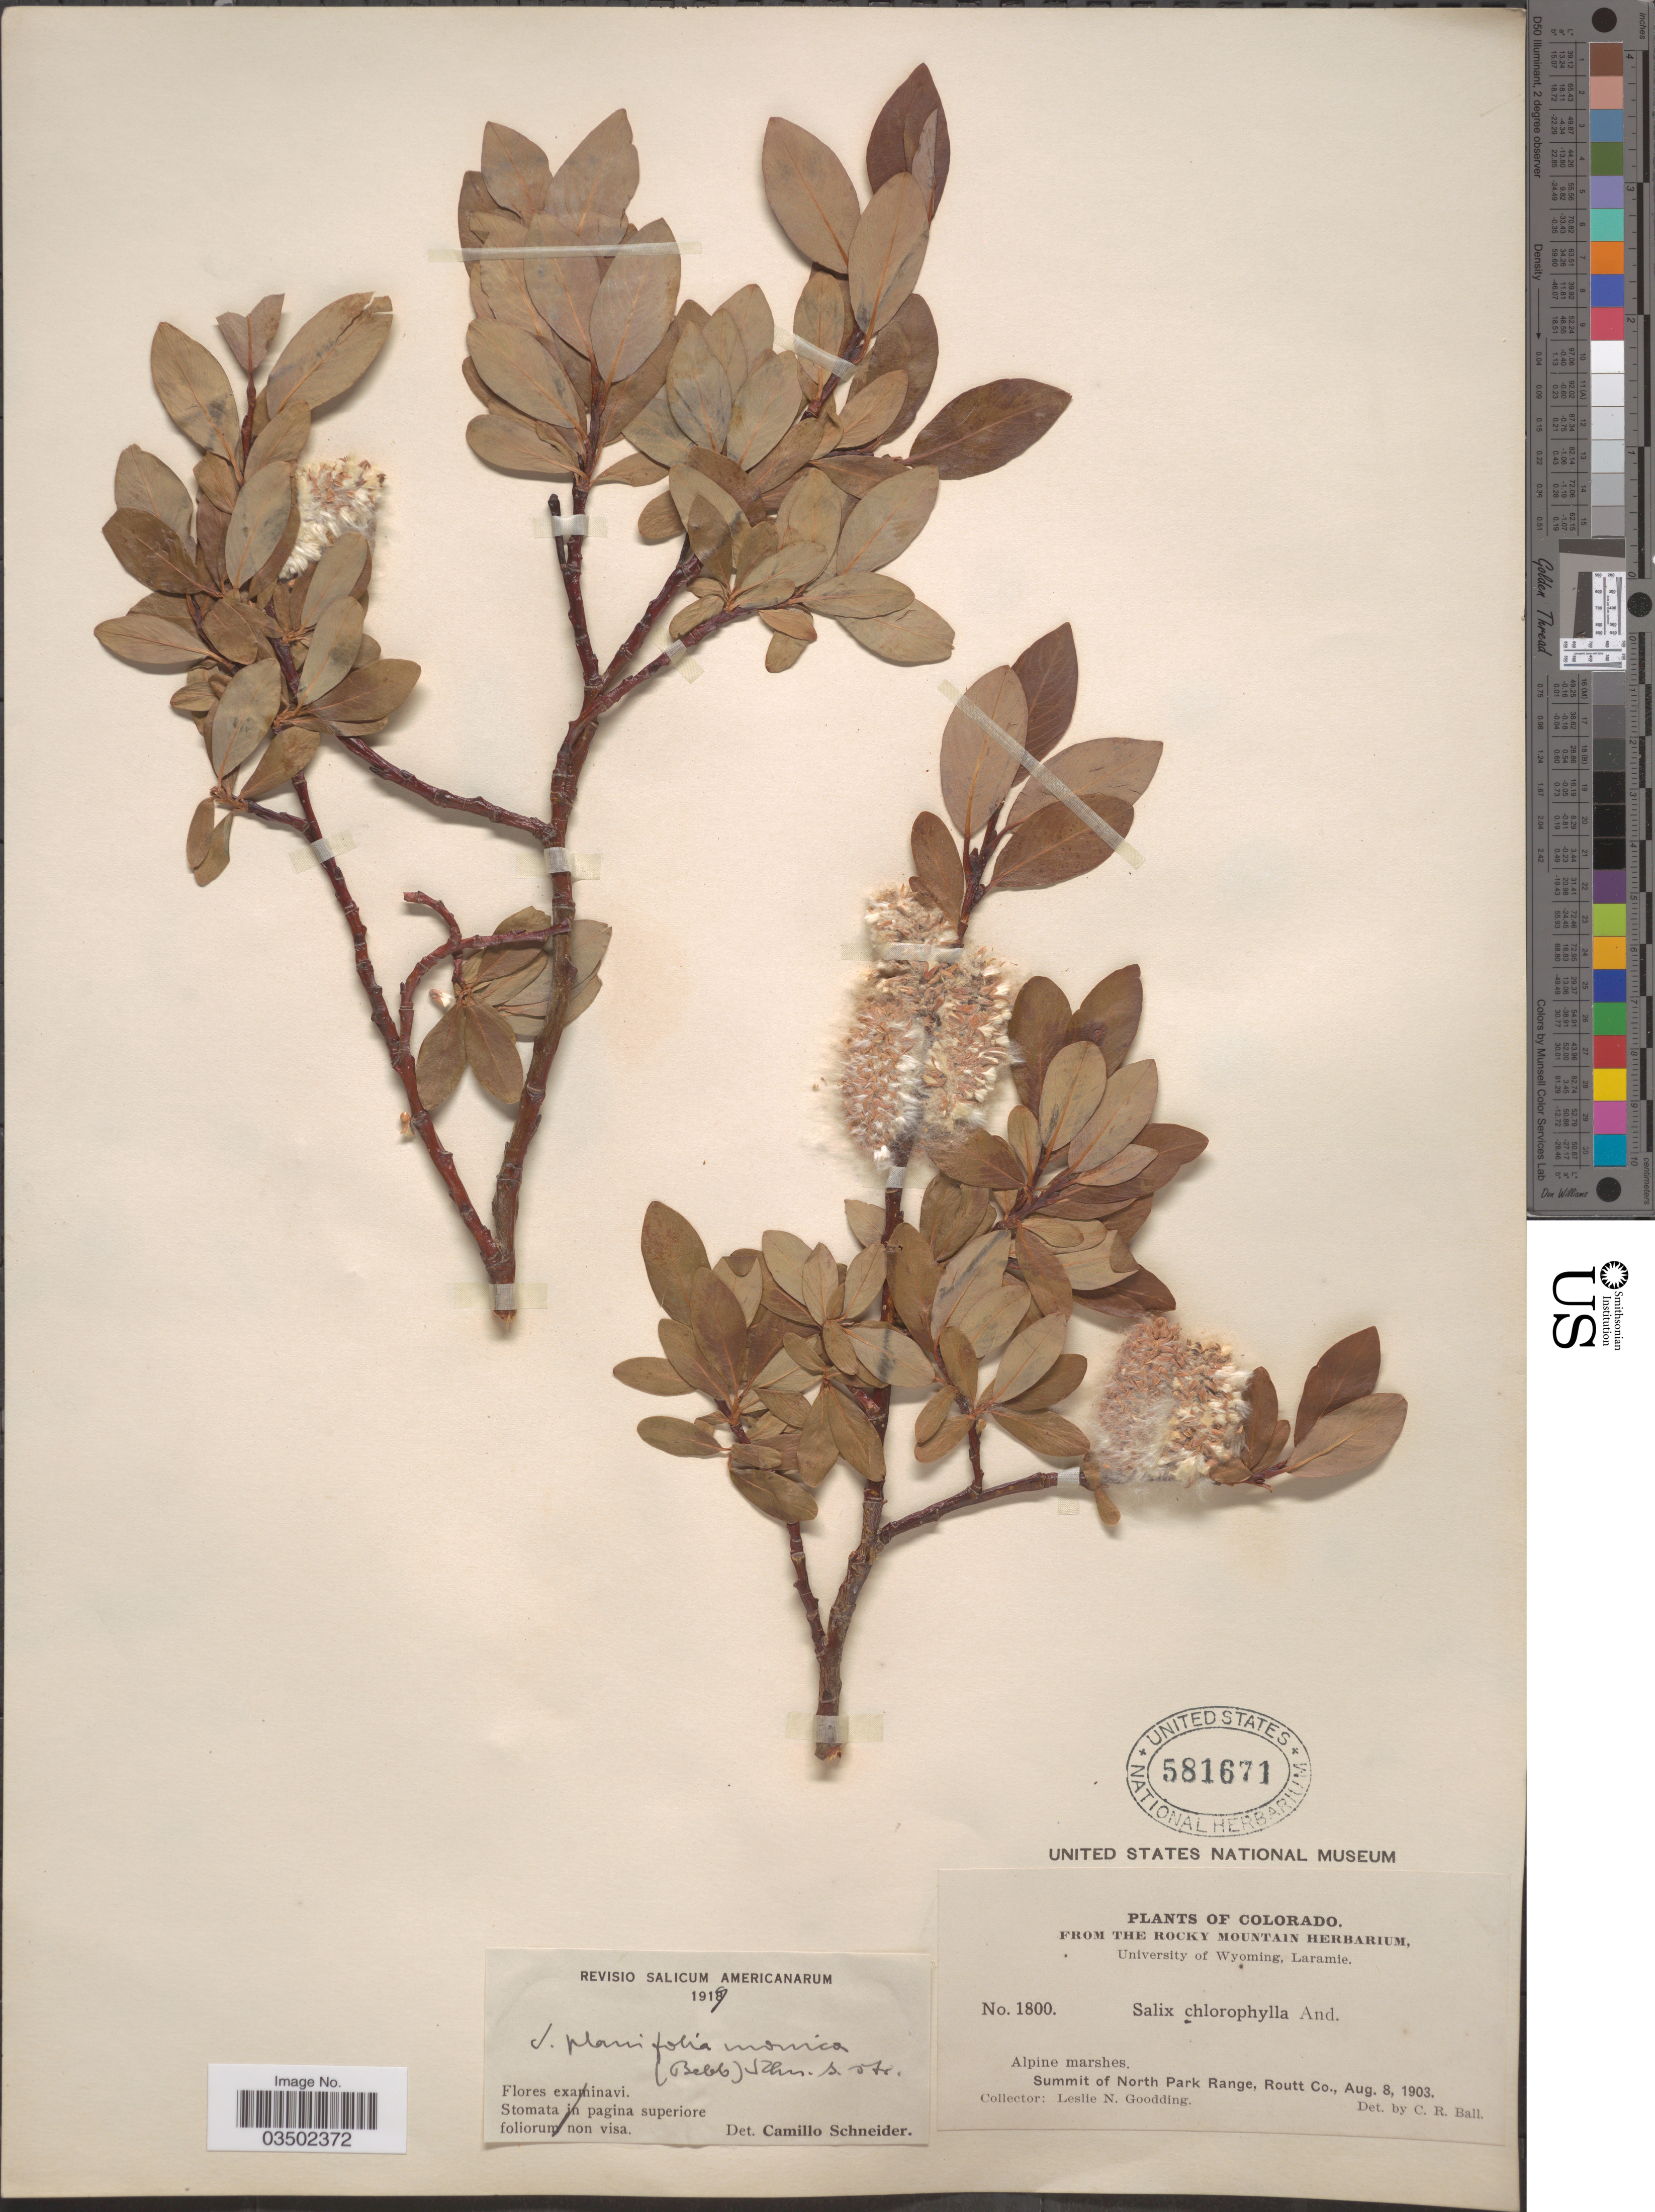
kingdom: Plantae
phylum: Tracheophyta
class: Magnoliopsida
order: Malpighiales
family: Salicaceae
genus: Salix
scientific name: Salix planifolia var. monica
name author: (Bebb) C.K. Schneid.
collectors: L. N. Goodding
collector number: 1800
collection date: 1903-08-08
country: United States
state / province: Colorado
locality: Alpine marshes. Summit of North Park Range, Routt Co.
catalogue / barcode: US 581671